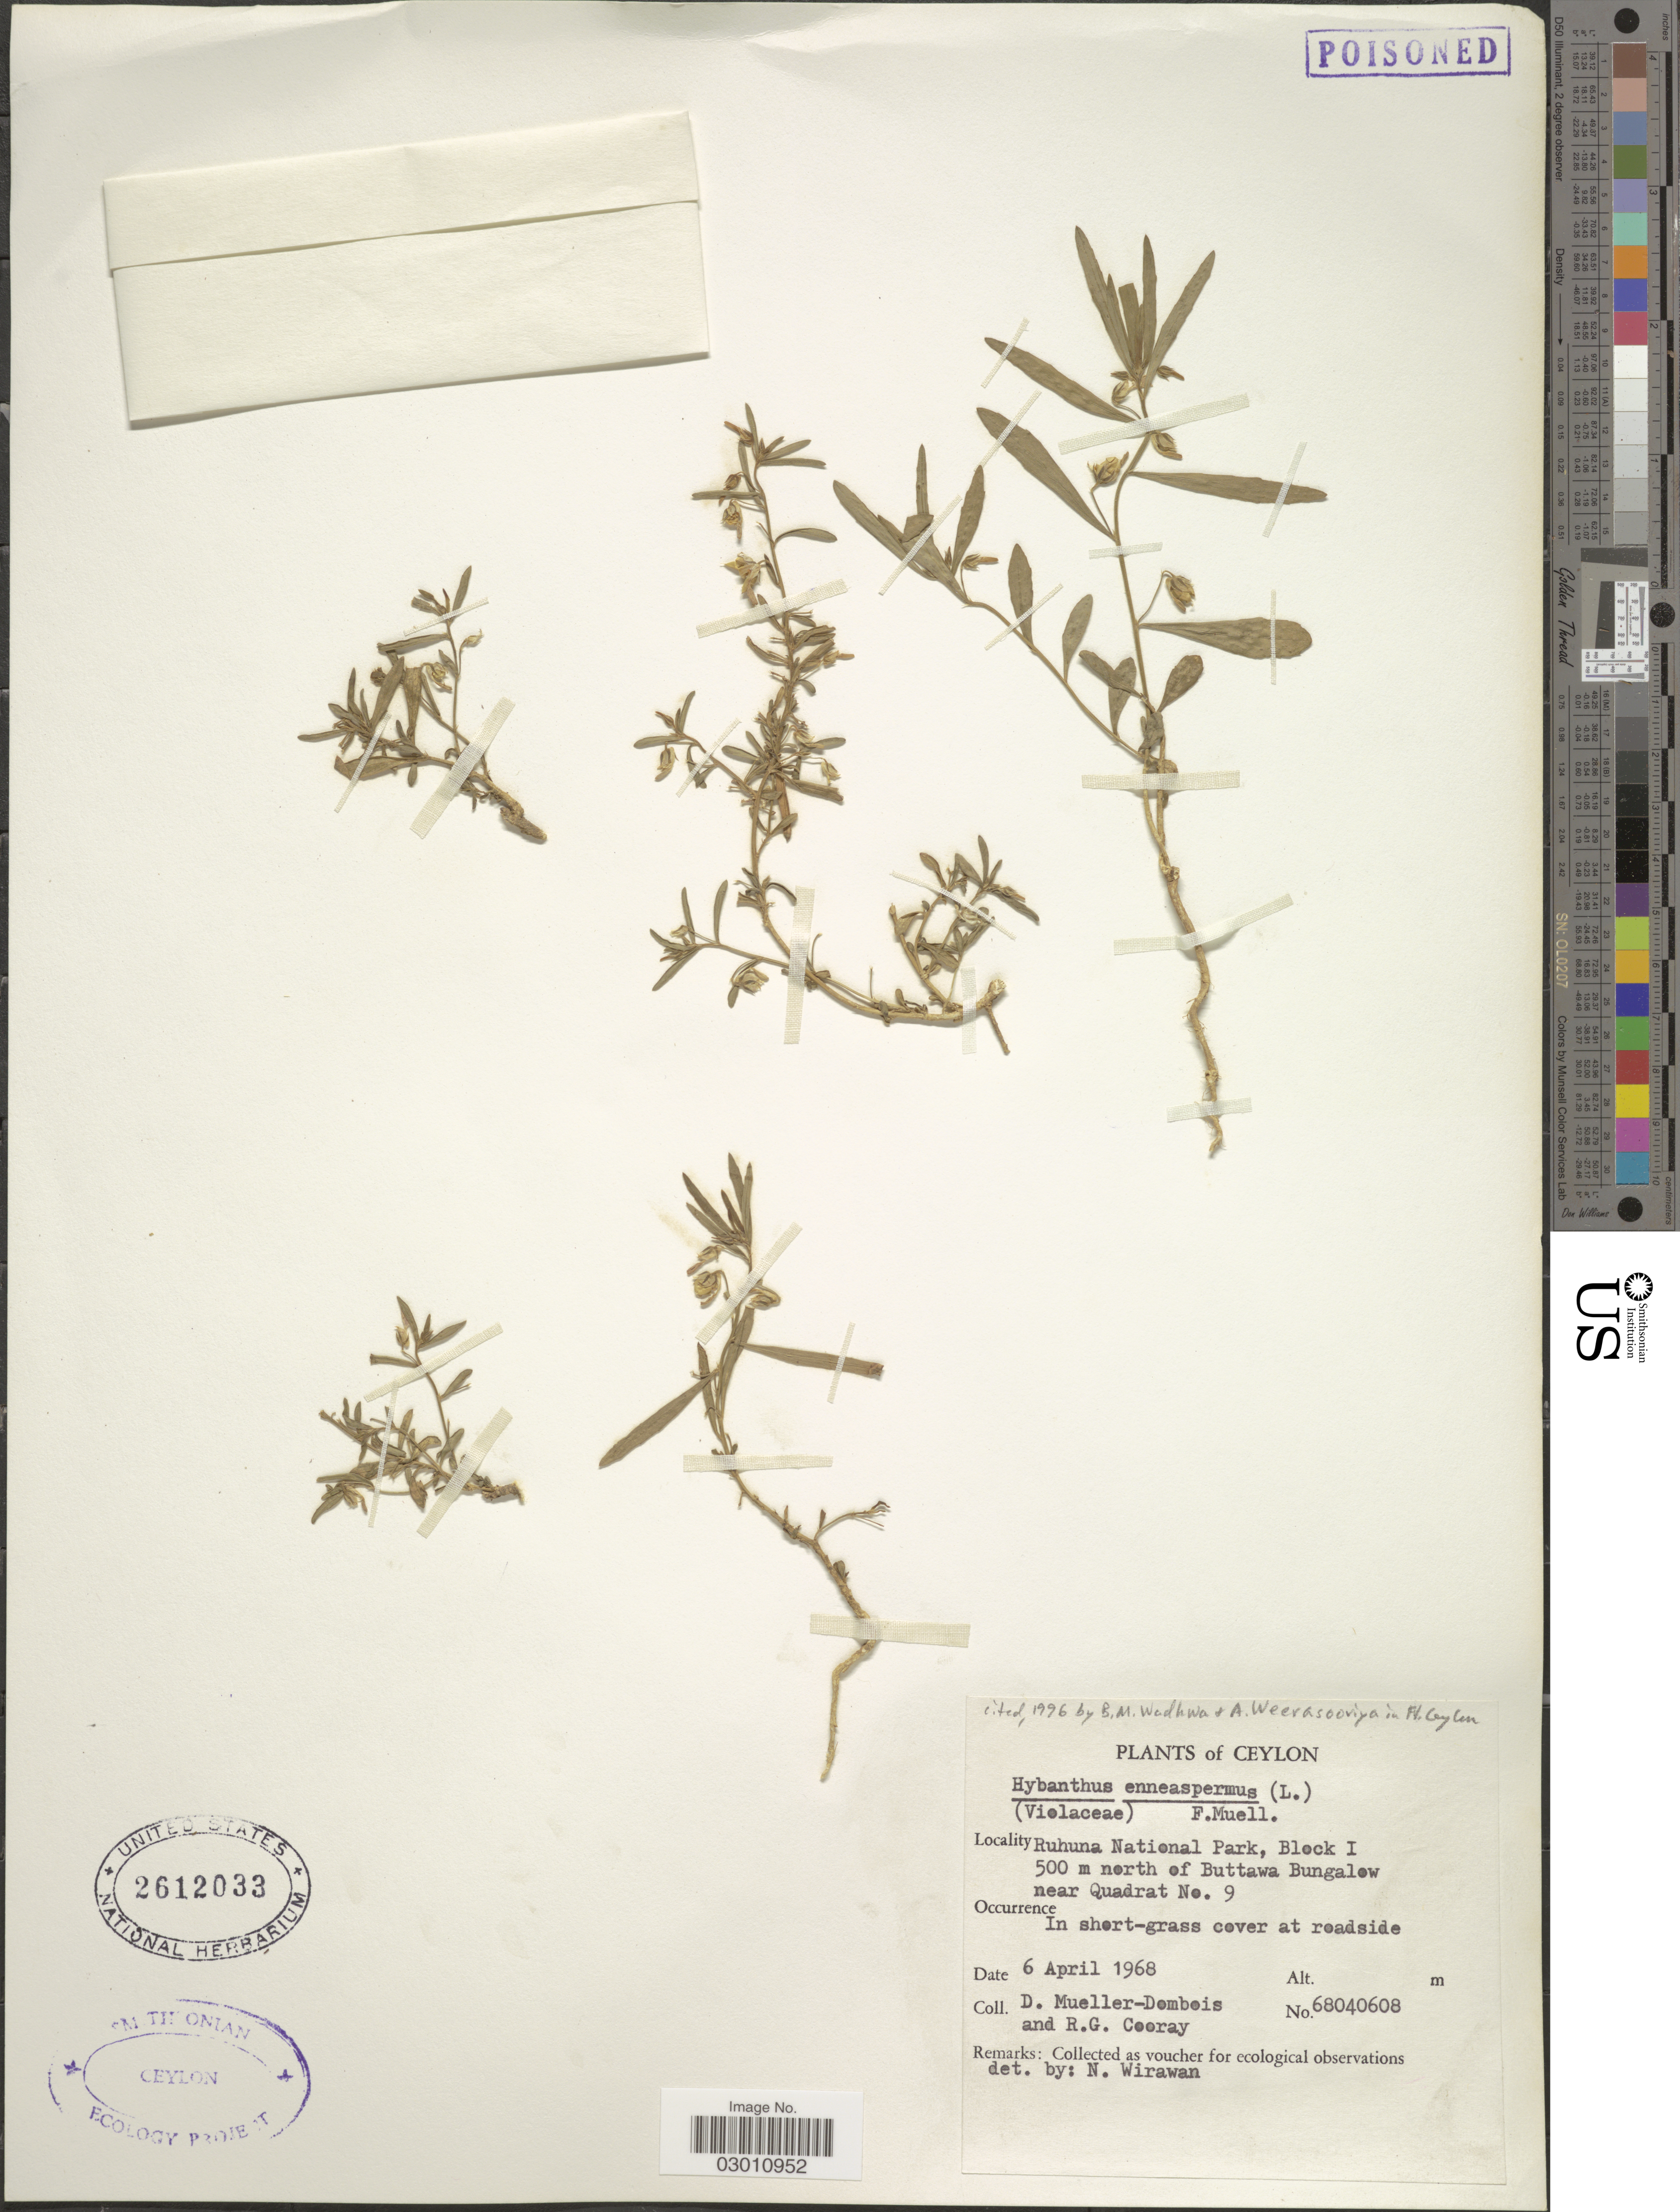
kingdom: Plantae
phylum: Tracheophyta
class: Magnoliopsida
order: Malpighiales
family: Violaceae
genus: Pigea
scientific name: Pigea enneasperma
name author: (L.) P.I. Forst.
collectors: D. Mueller-Dombois & R. Cooray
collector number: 68040608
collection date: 1968-04-06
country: Sri Lanka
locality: Ceylon. Ruhuna National Park, Block I 500 m north of Buttawa Bungalow near Quadrat No. 9.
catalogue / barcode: US 2612033